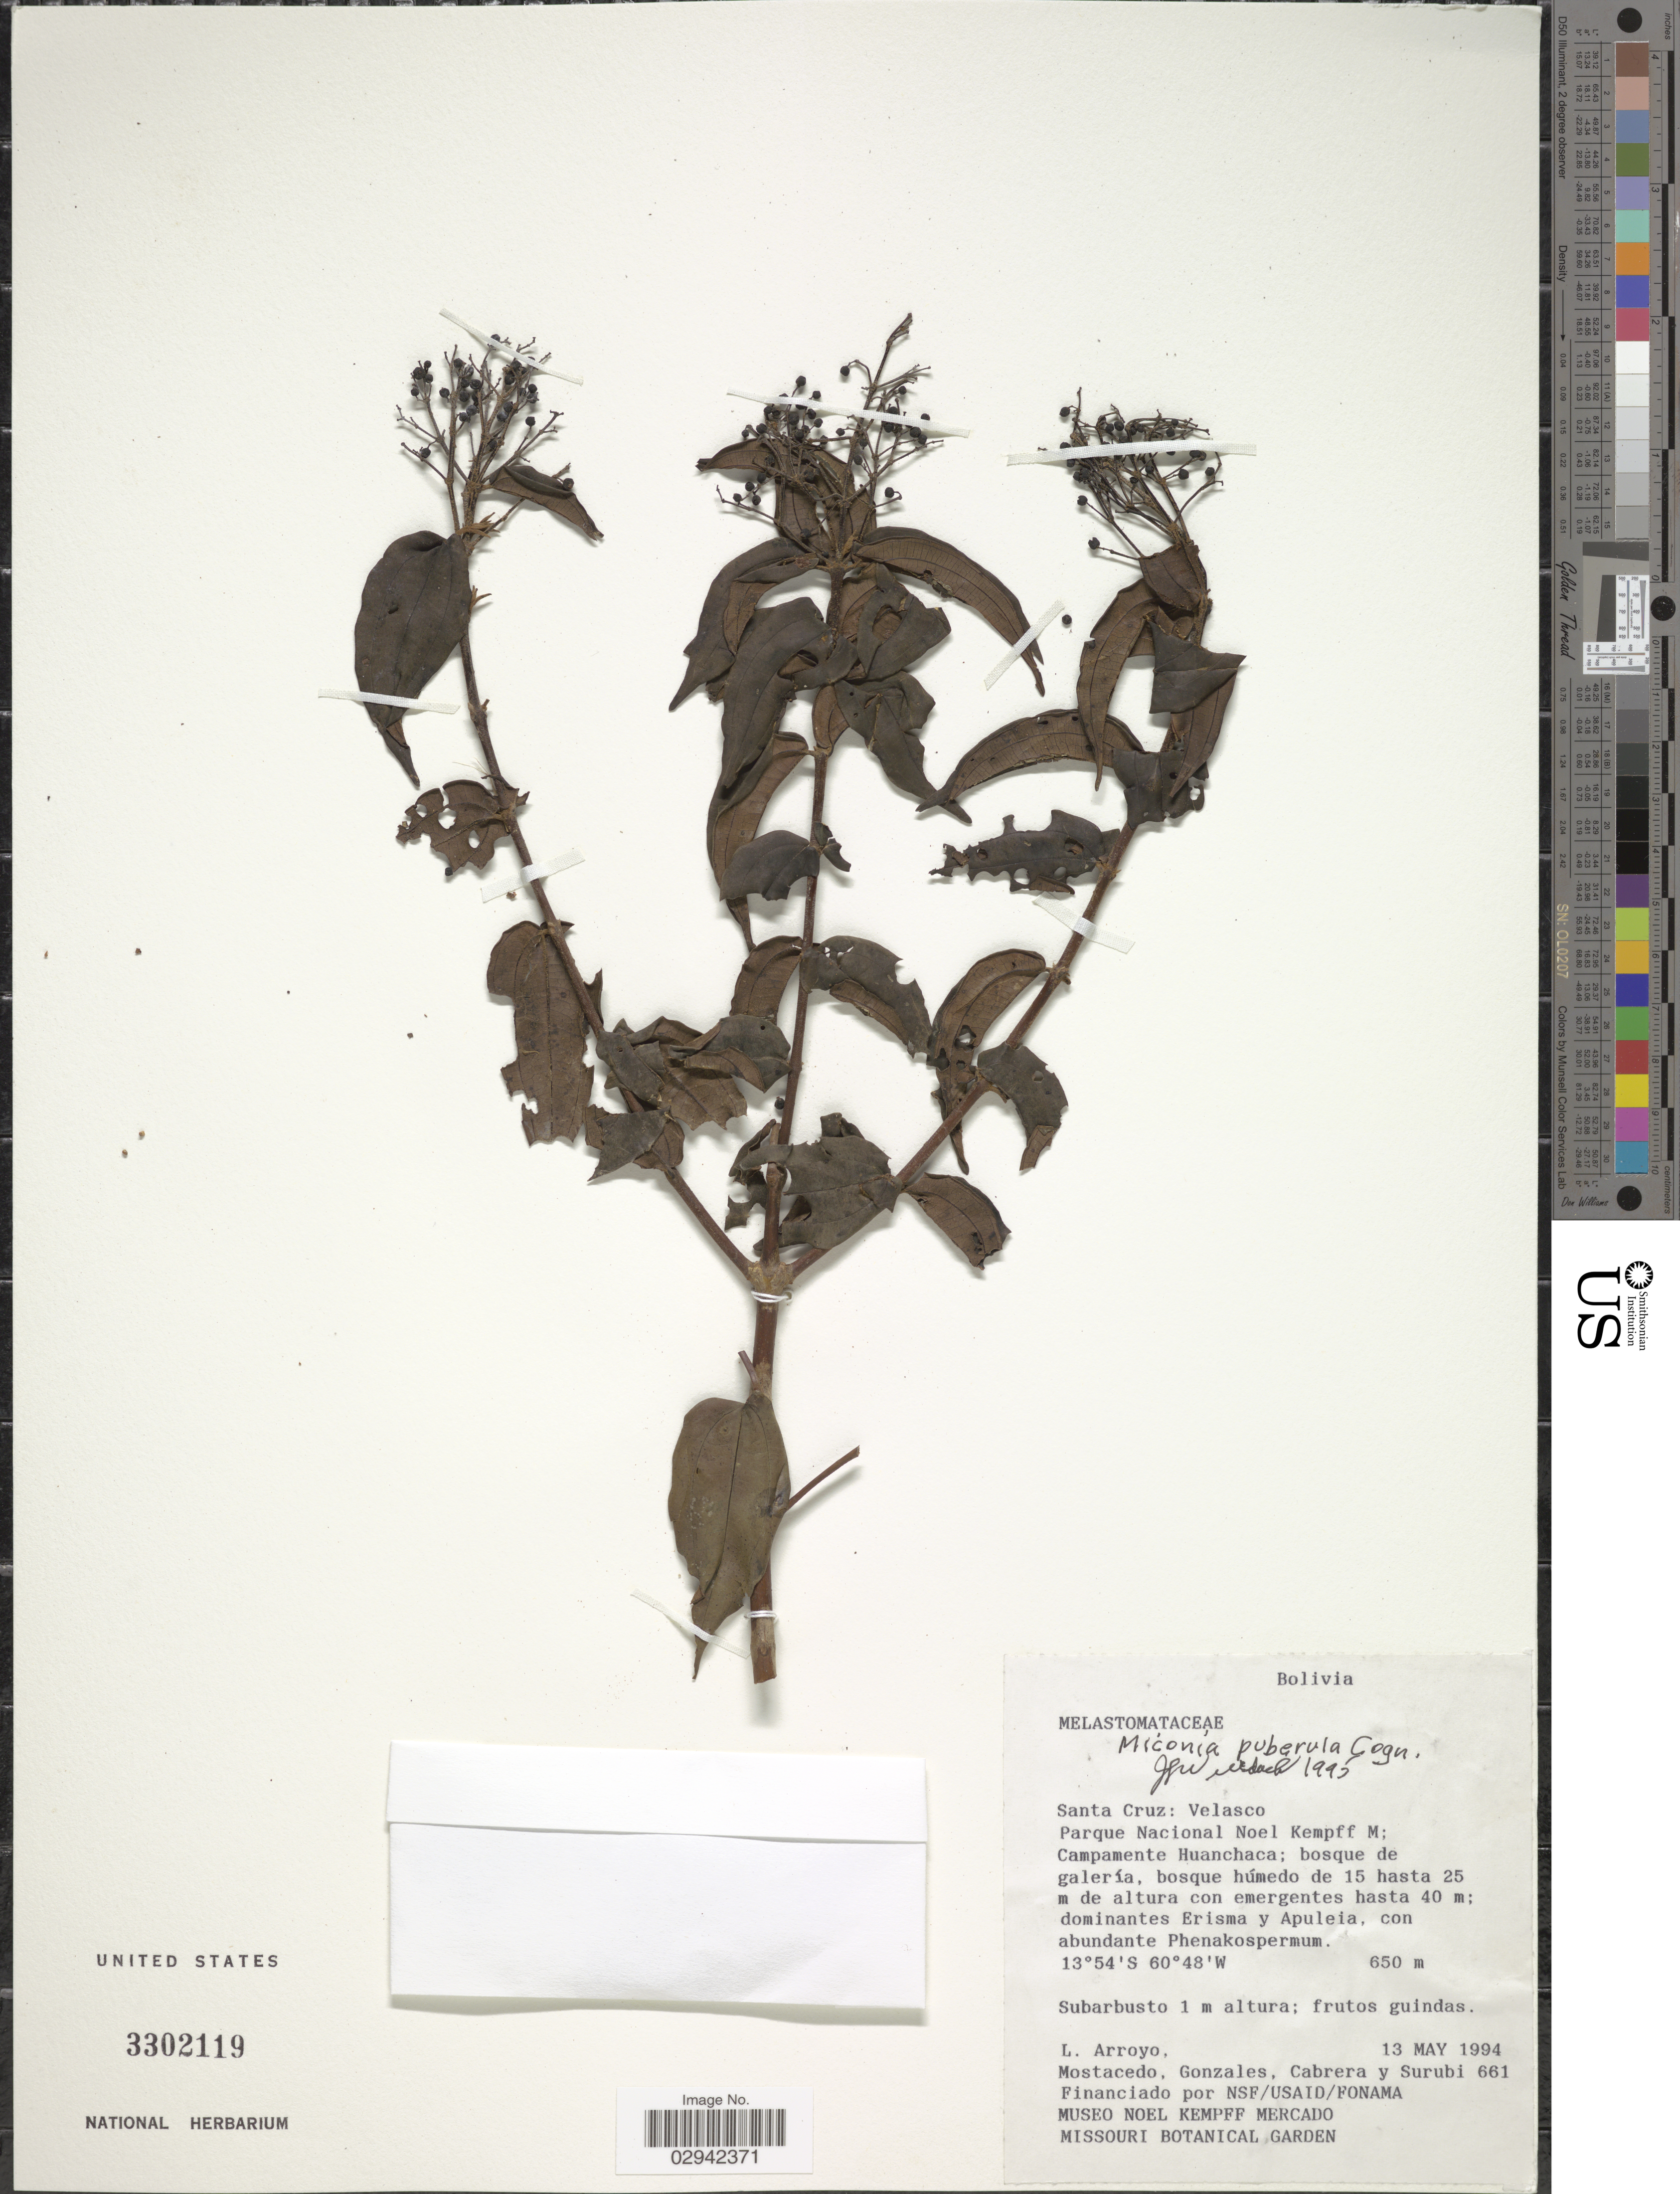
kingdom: Plantae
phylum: Tracheophyta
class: Magnoliopsida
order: Myrtales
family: Melastomataceae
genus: Miconia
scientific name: Miconia puberula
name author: Cogn.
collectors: L. Arroyo, Mostacedo, --, Gonzales, --, Cabrera, -- & Surubi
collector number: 661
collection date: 1994-05-13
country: Bolivia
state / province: Santa Cruz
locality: Velasco, Parque Nacional Noel Kempff M: Campamente Huanchaca.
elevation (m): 650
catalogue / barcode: US 3302119